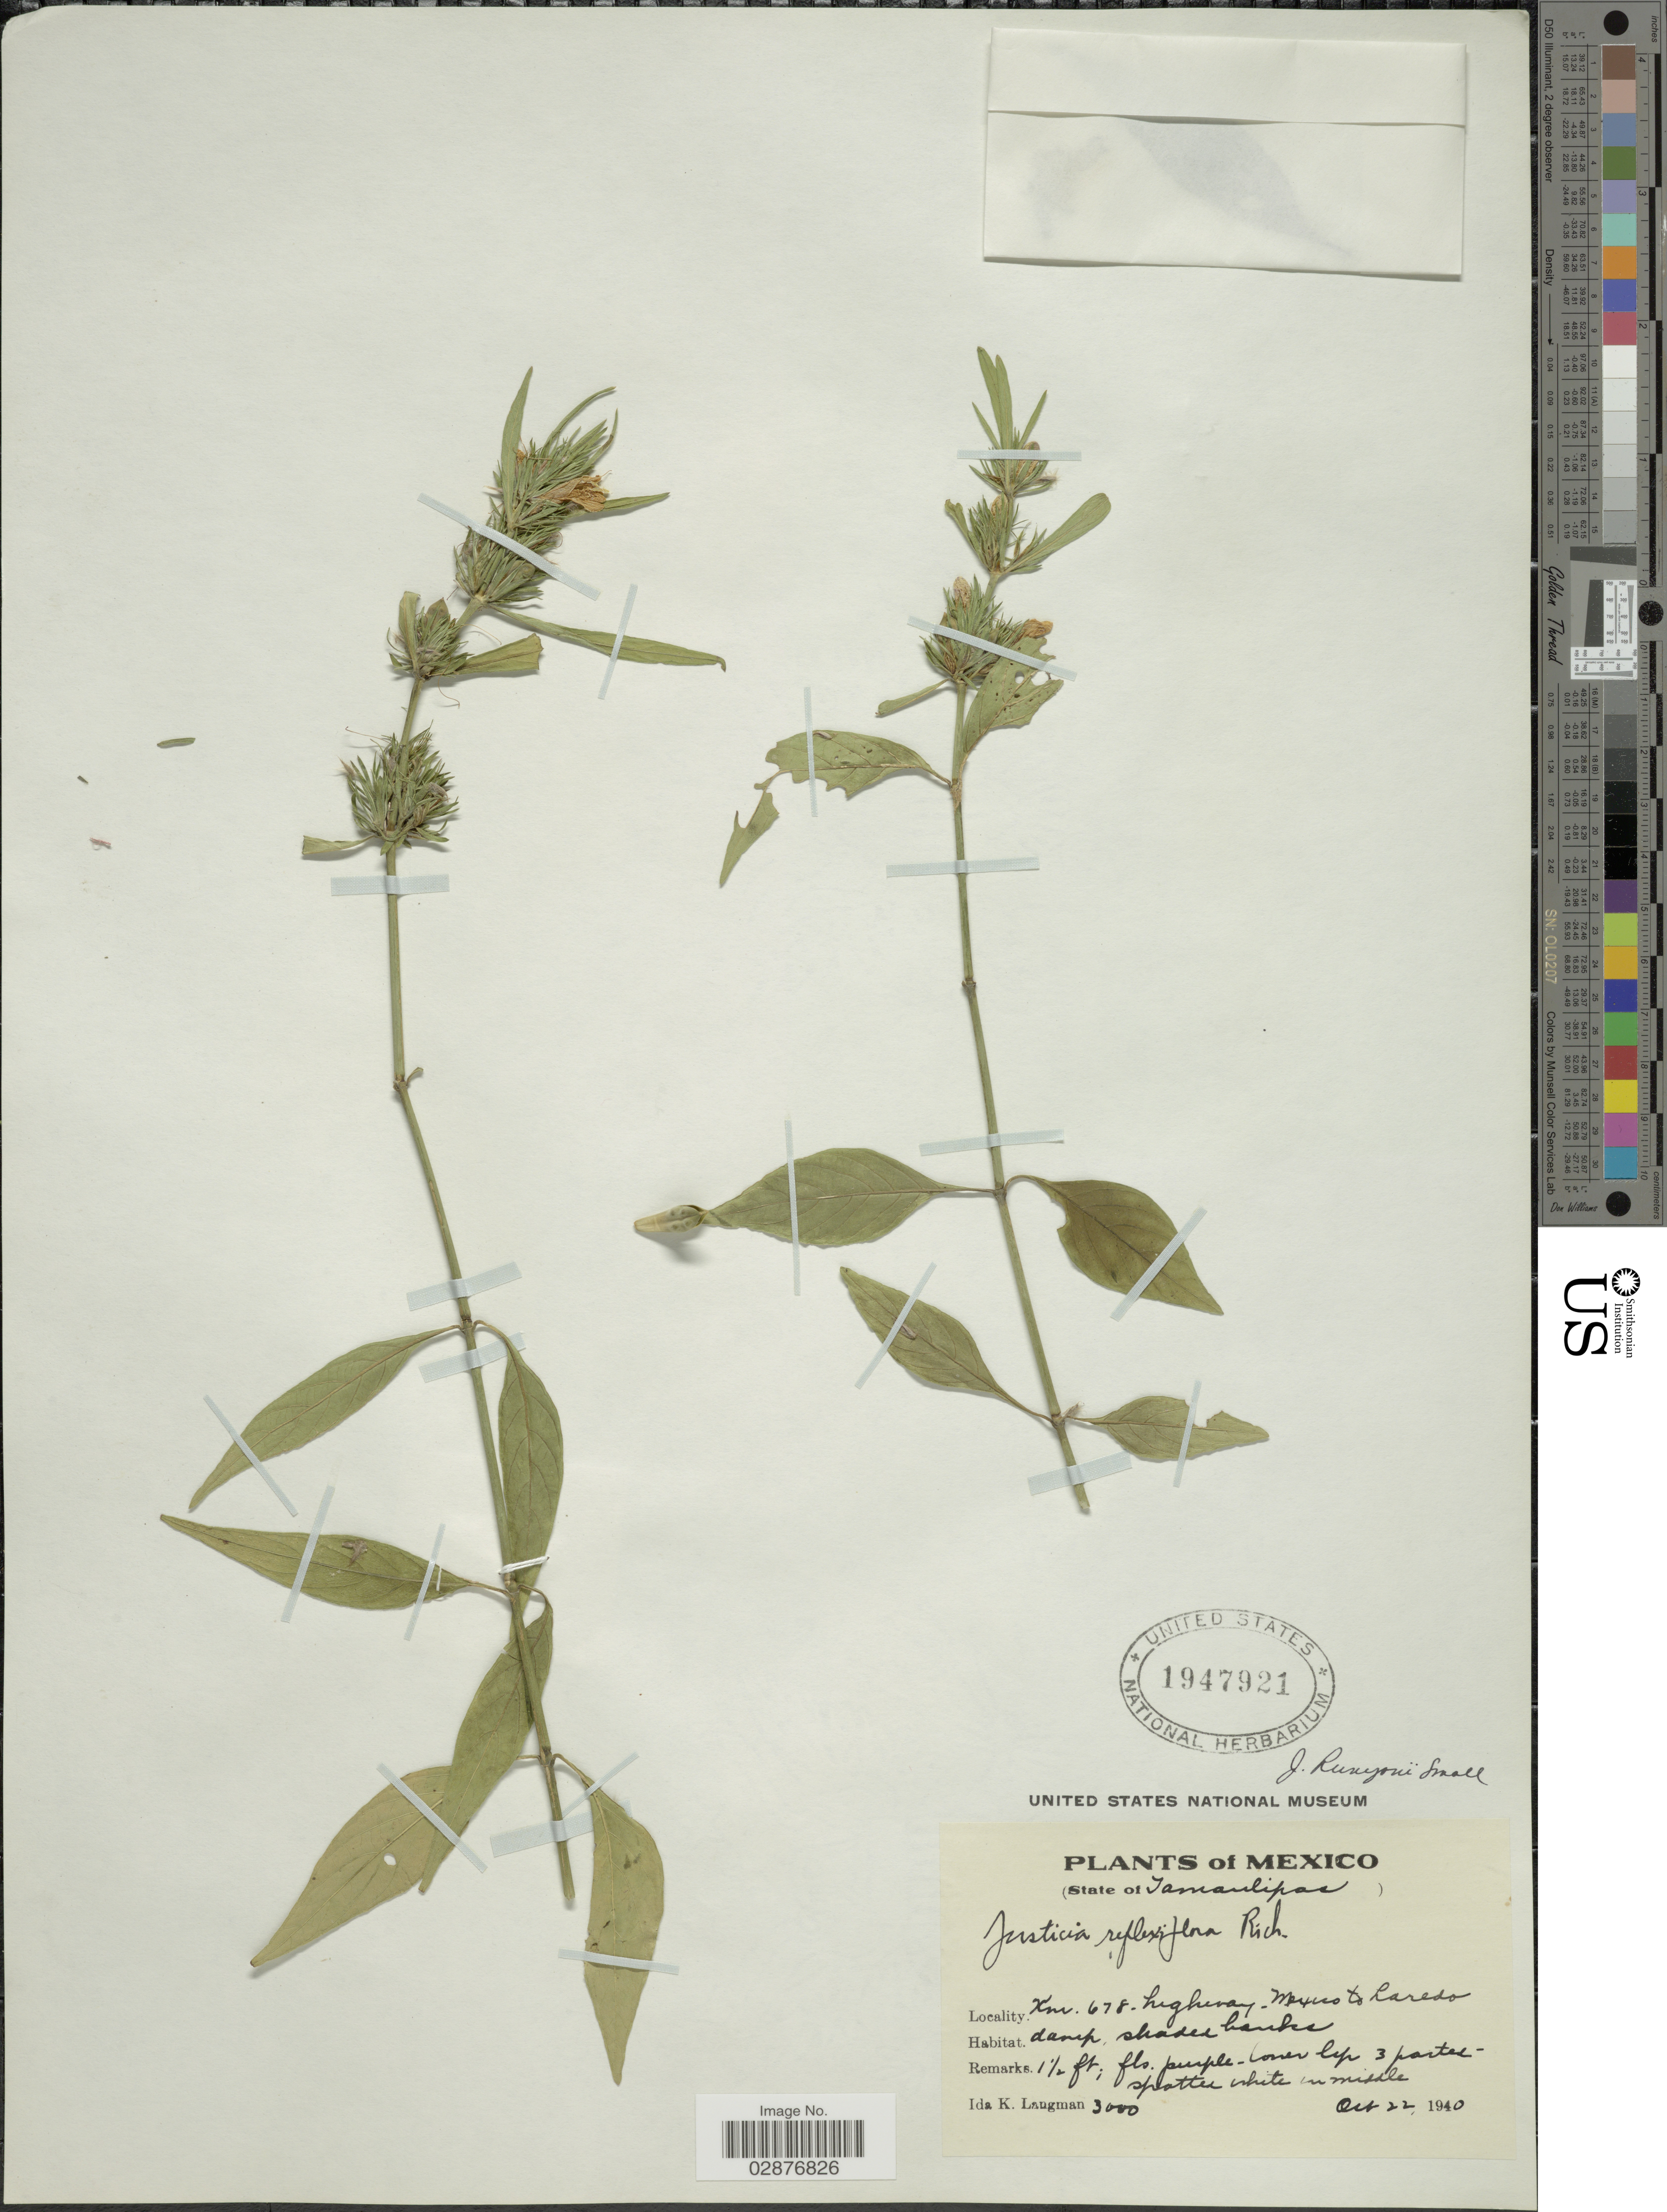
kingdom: Plantae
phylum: Tracheophyta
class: Magnoliopsida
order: Lamiales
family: Acanthaceae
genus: Justicia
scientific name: Justicia runyonii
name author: Small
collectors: I. K. Langman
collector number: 3000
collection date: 1940-10-22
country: Mexico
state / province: Tamaulipas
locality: Km. 678. highway Mexico to Laredo.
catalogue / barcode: US 1947921